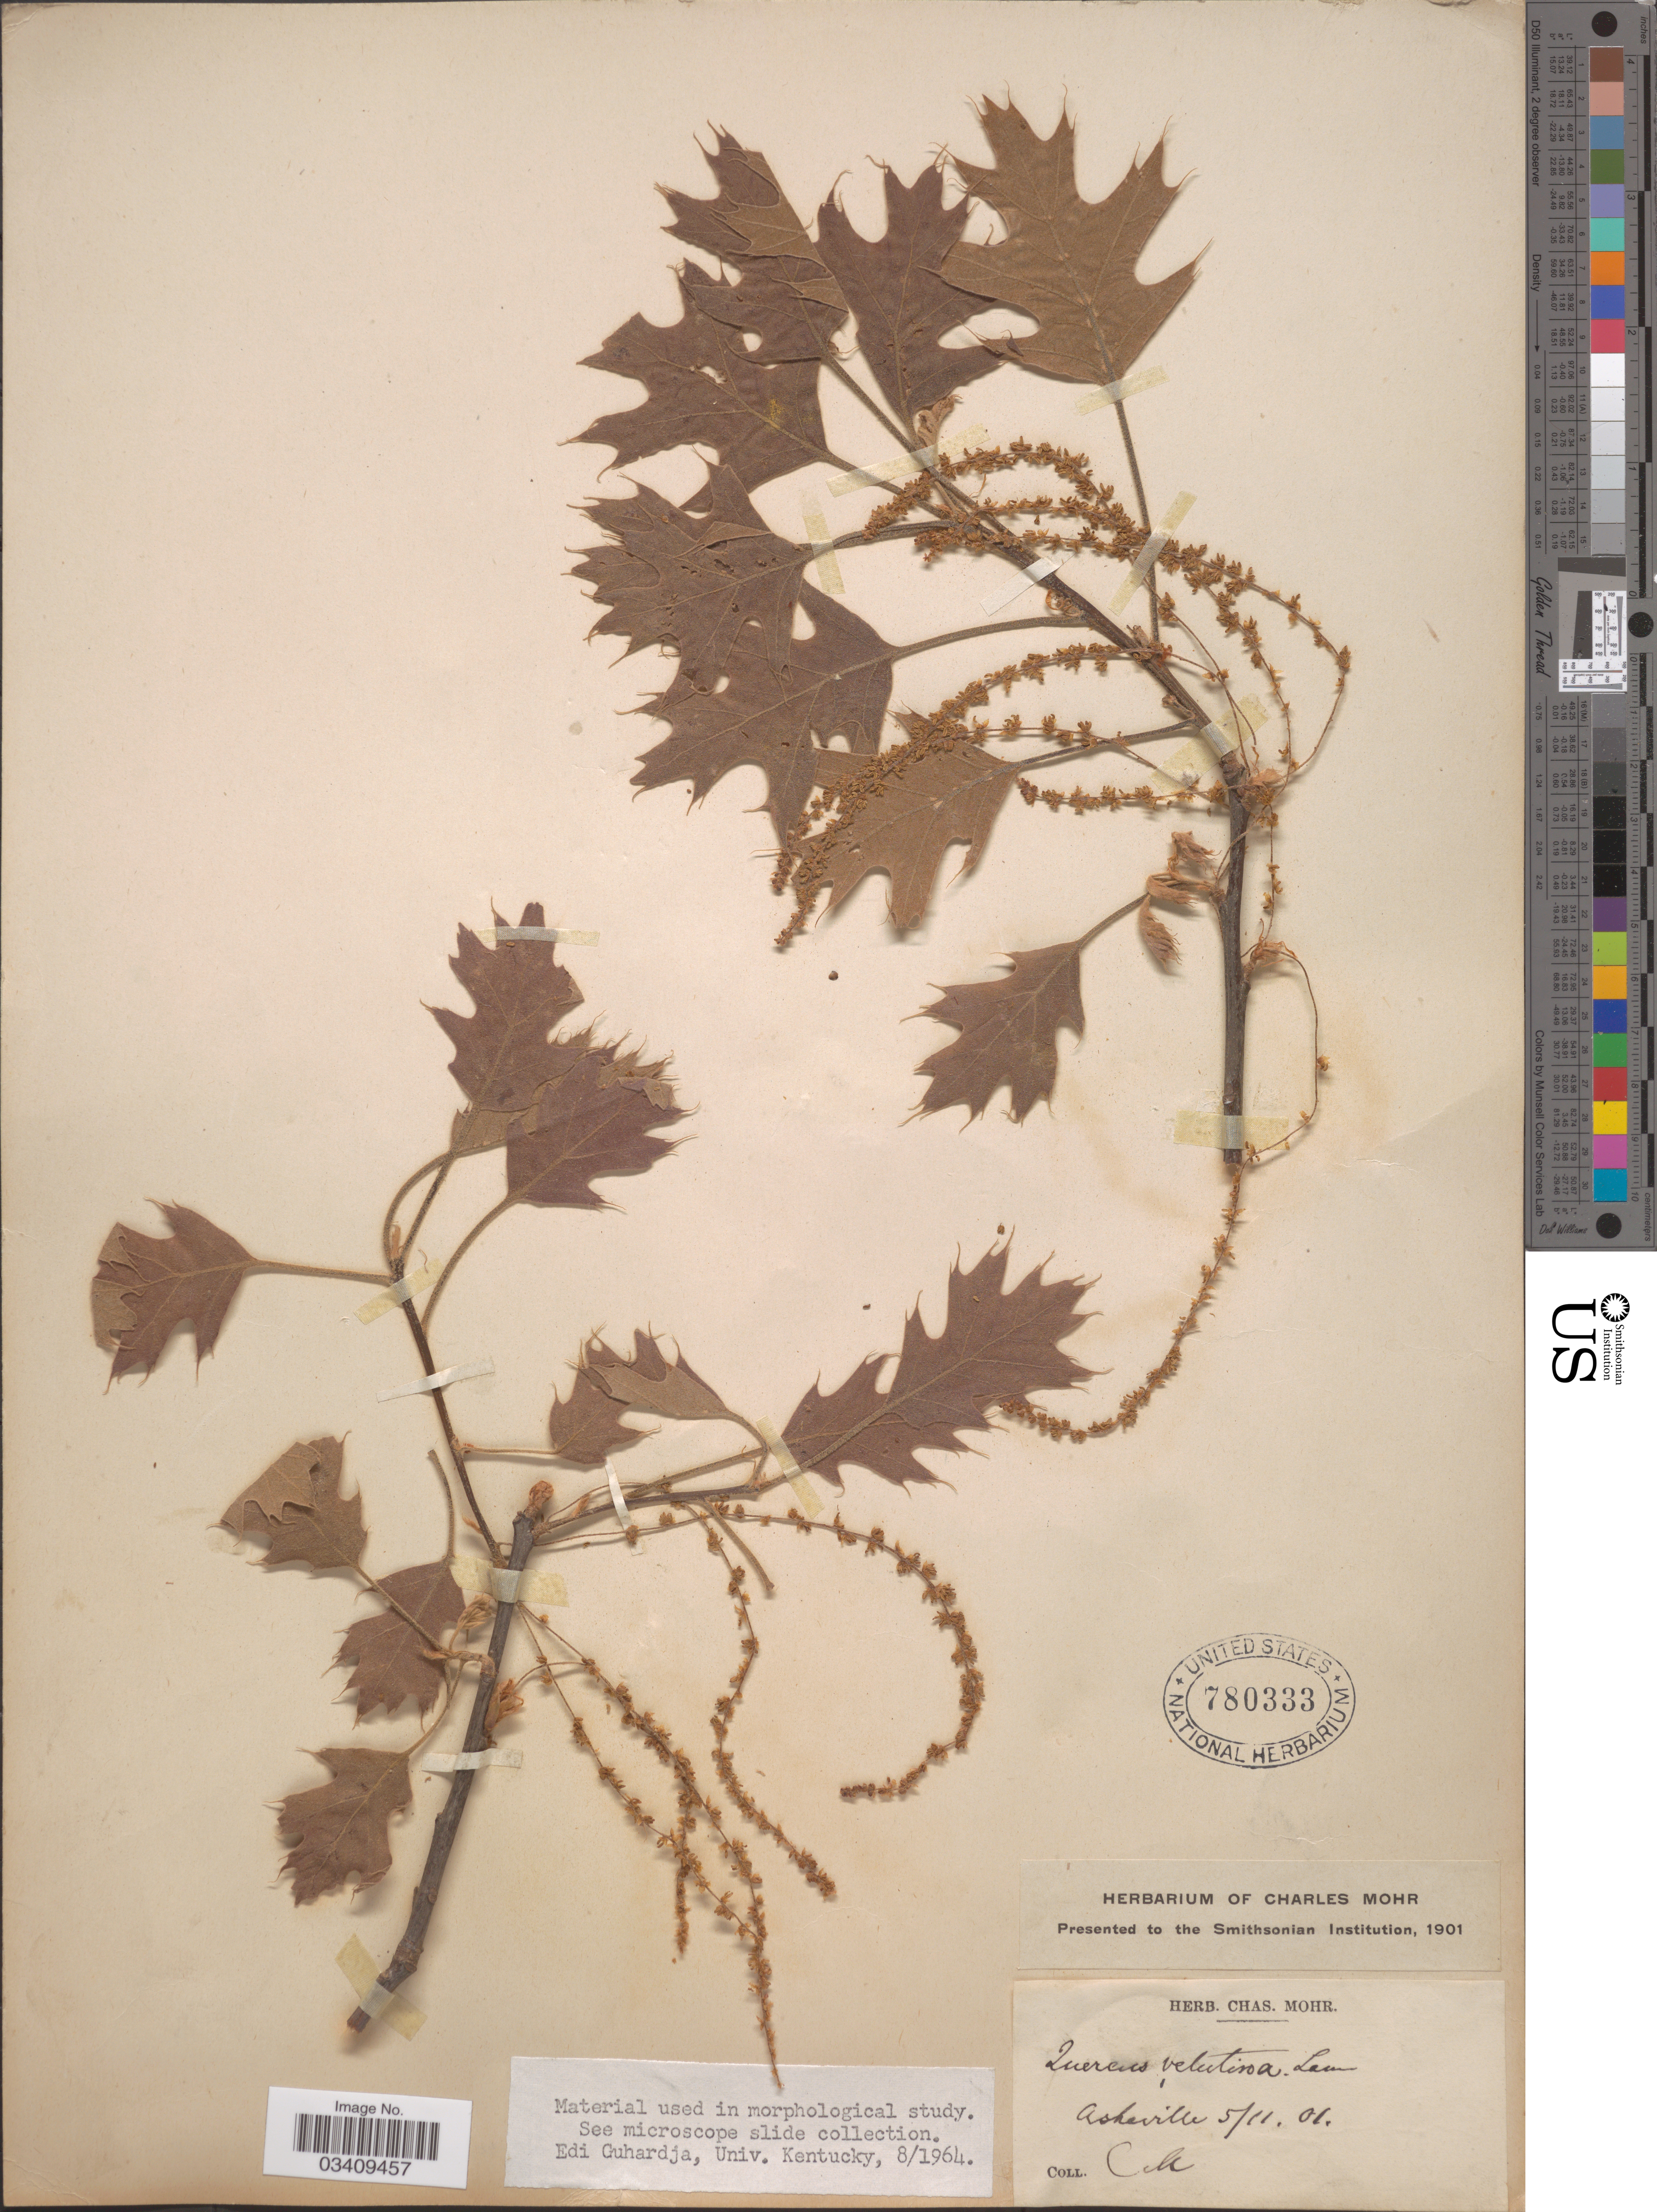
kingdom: Plantae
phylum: Tracheophyta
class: Magnoliopsida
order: Fagales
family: Fagaceae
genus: Quercus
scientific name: Quercus velutina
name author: Lam.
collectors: Mohr, C. T. (herbarium)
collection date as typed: Transcribed d/m/y: 11/5/1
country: United States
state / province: North Carolina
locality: Asheville.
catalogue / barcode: US 780333